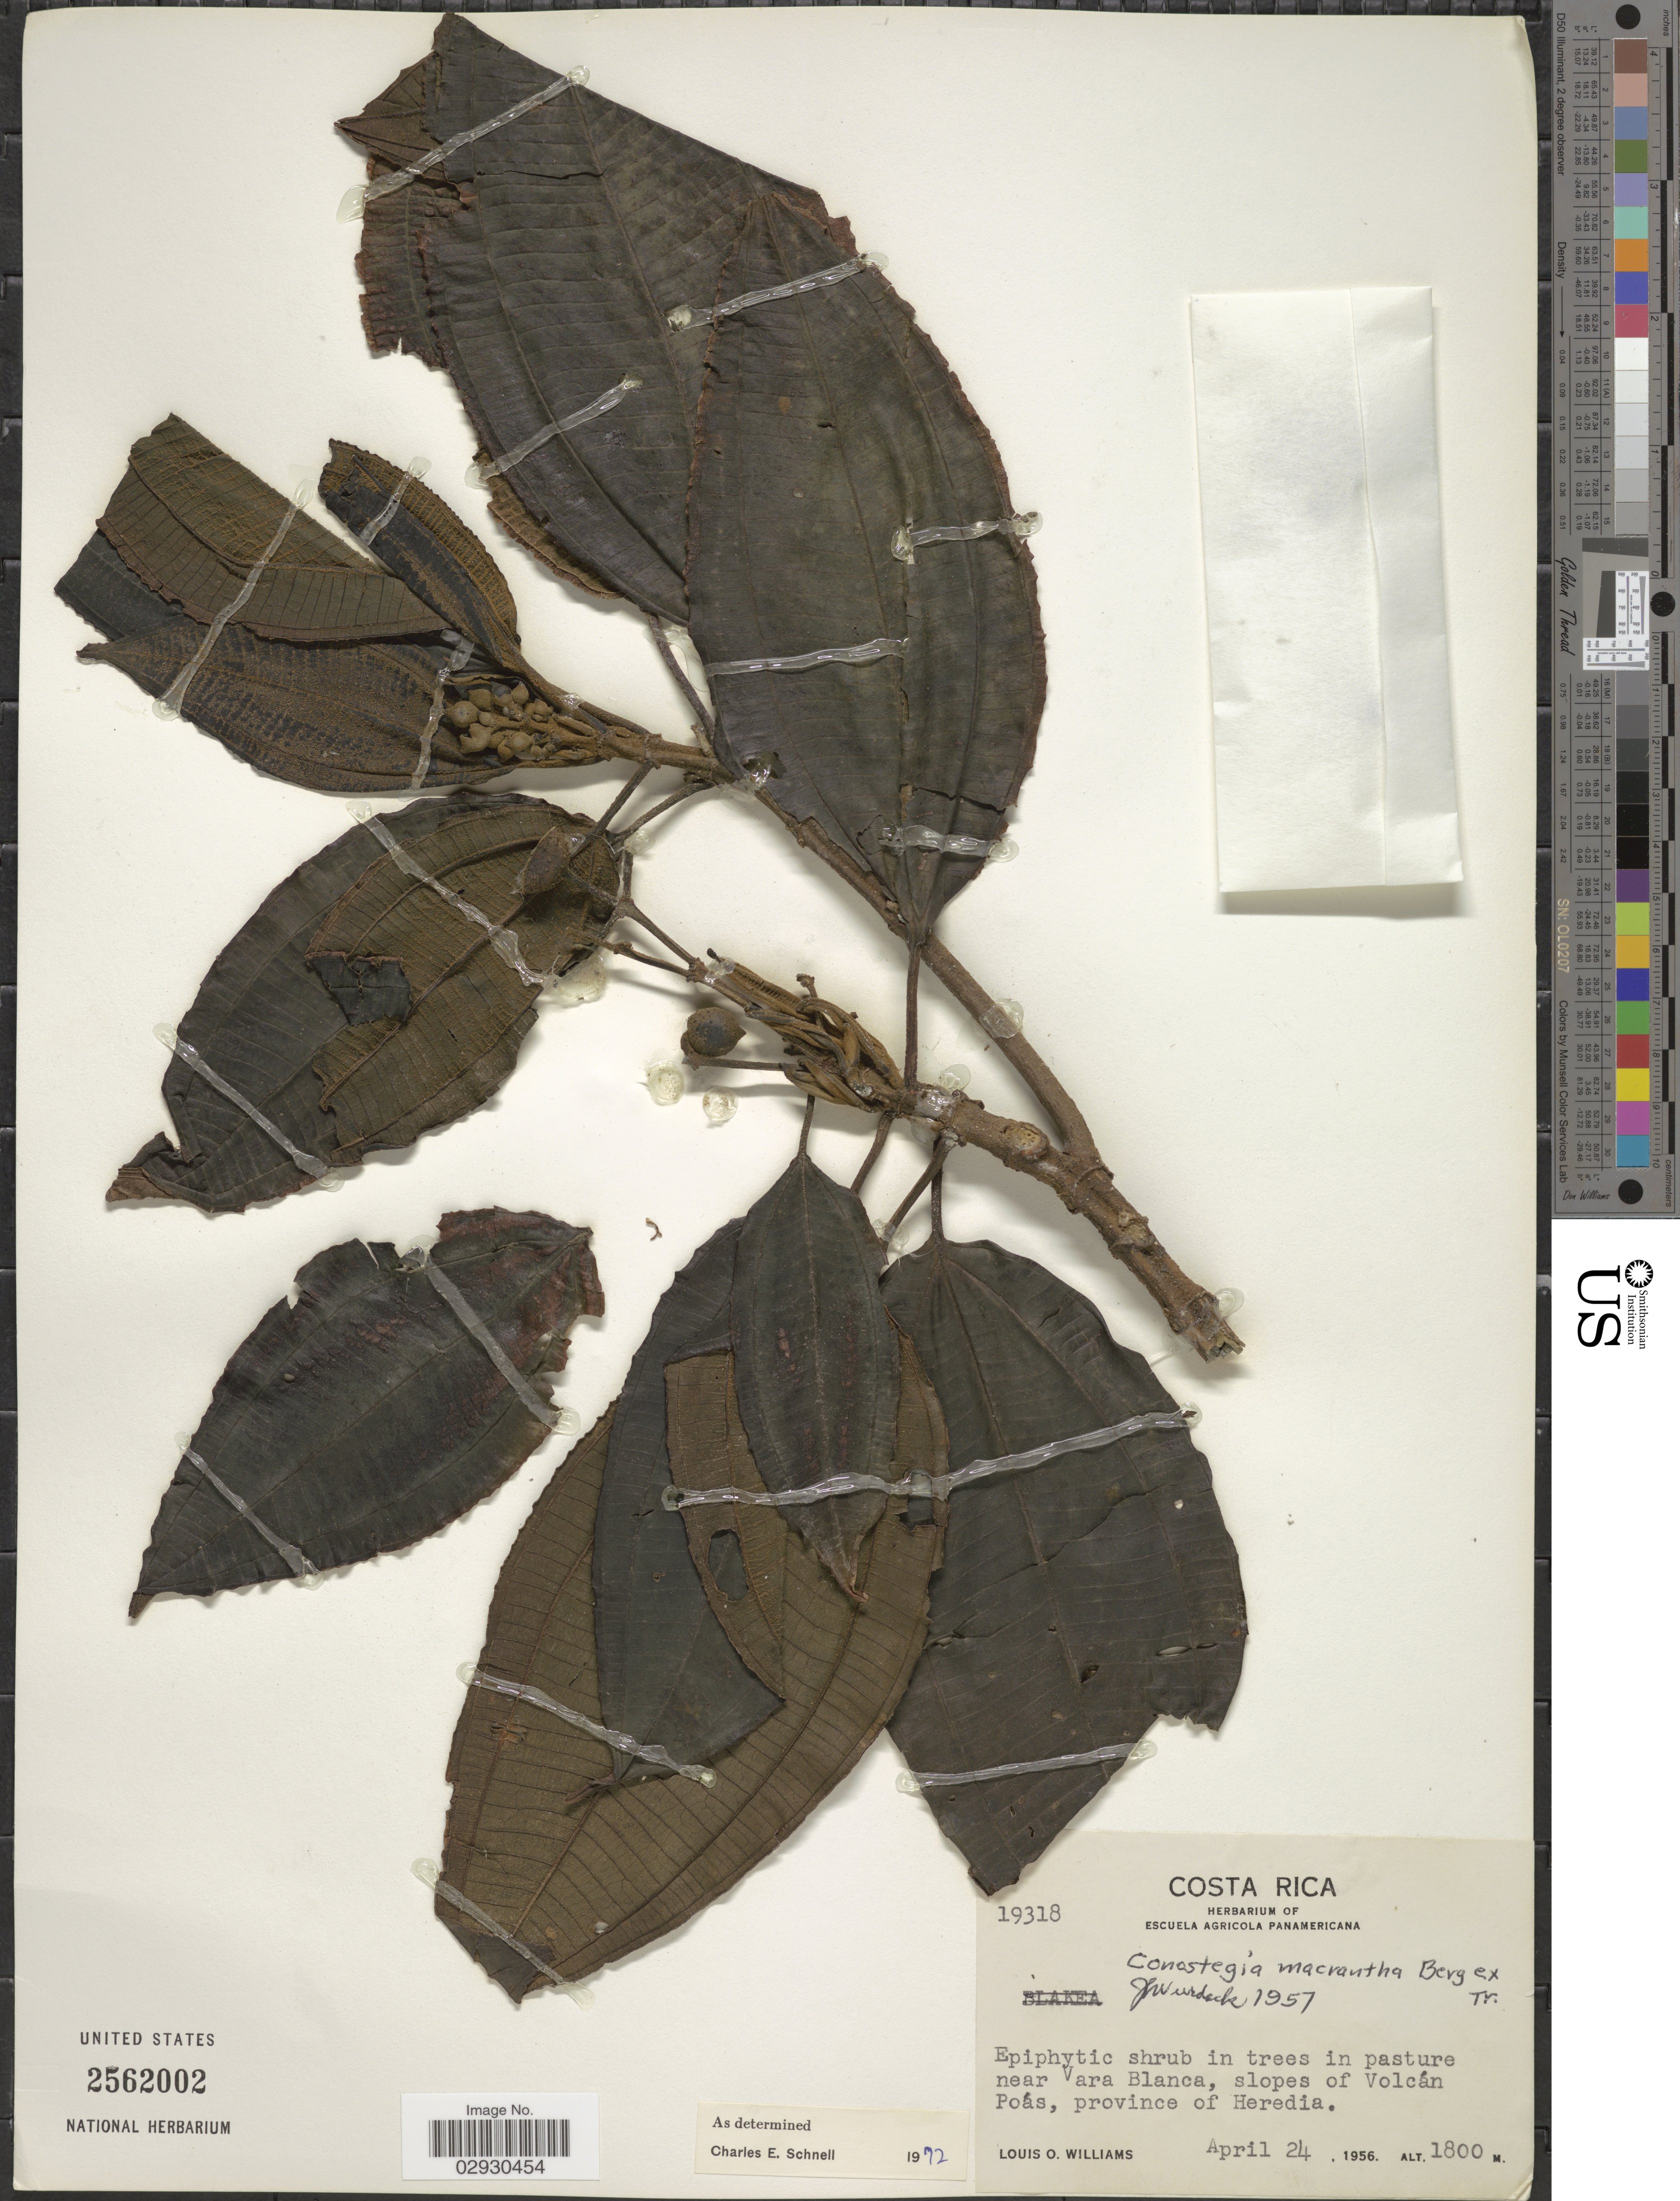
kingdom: Plantae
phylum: Tracheophyta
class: Magnoliopsida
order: Myrtales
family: Melastomataceae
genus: Conostegia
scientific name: Conostegia macrantha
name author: O. Berg ex Triana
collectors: L. O. Williams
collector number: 19318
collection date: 1956-04-24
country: Costa Rica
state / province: Heredia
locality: Near Vara Blanca, slopes of Volcán Poás.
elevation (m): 1800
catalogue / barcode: US 2562002